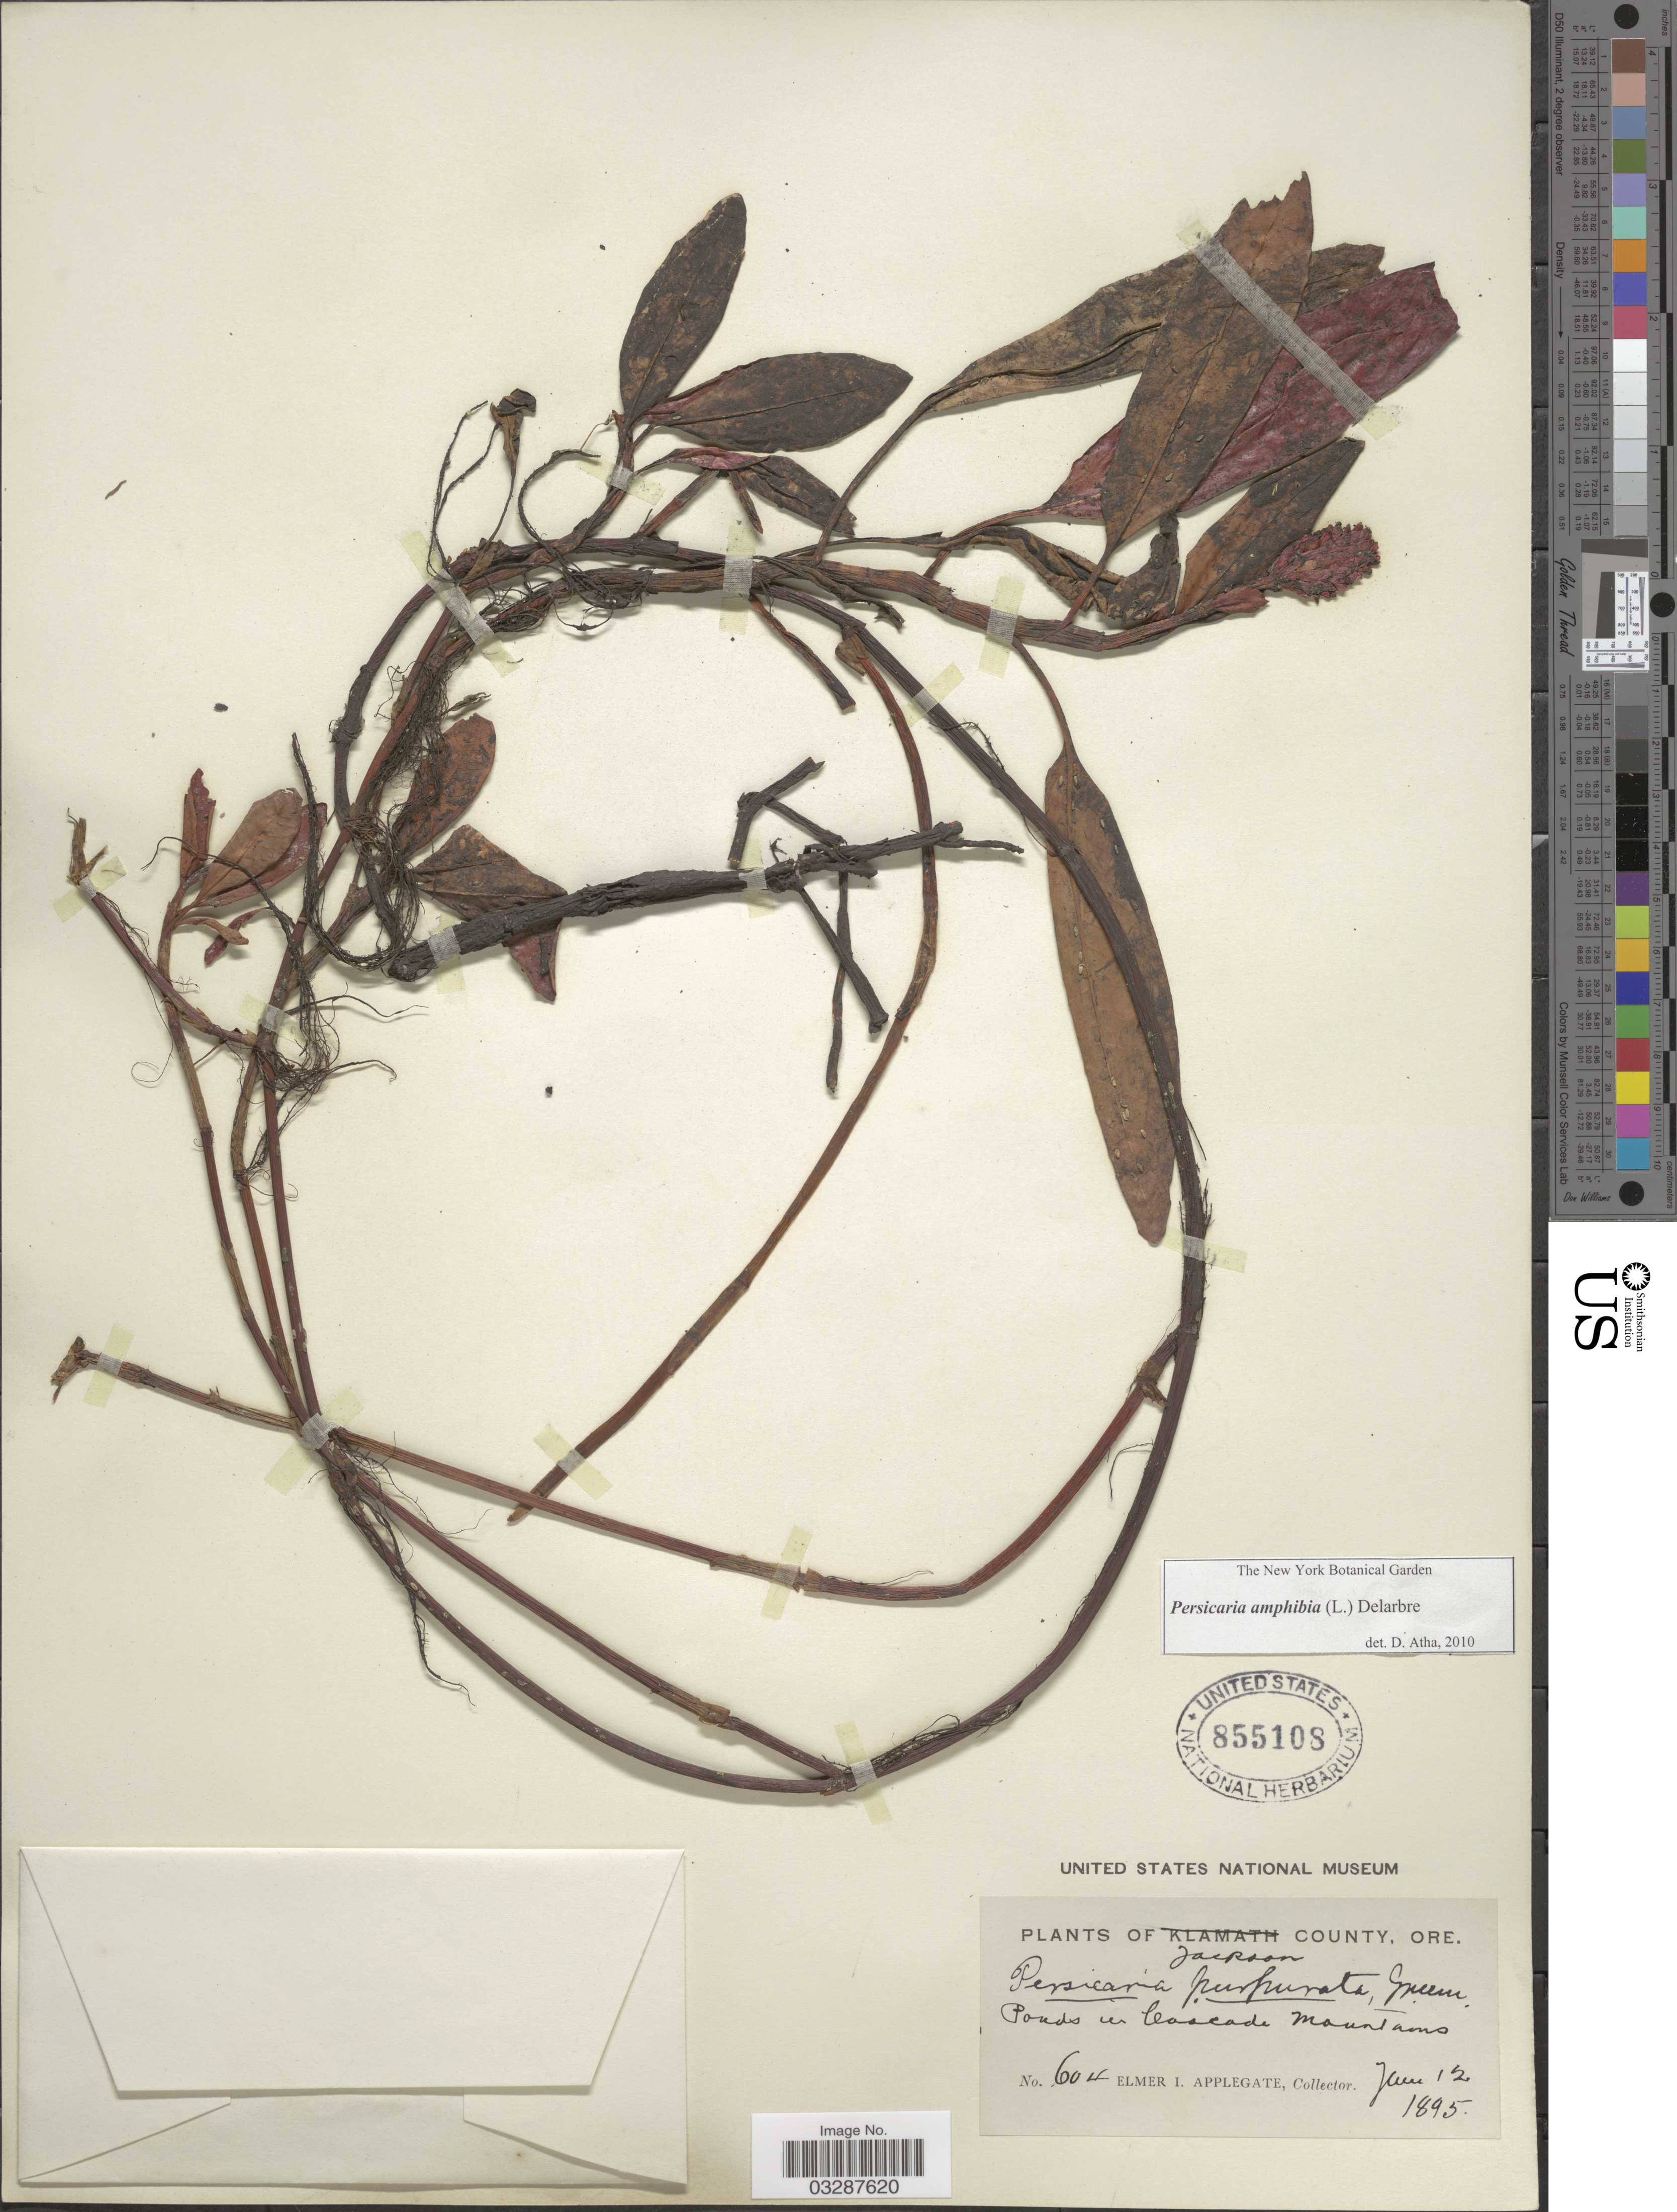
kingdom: Plantae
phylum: Tracheophyta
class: Magnoliopsida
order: Caryophyllales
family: Polygonaceae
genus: Persicaria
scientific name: Persicaria amphibia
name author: (L.) Delarbre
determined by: Atha, D. E.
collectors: E. I. Applegate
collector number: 604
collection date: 1895-06-12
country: United States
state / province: Oregon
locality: Jackson County. Ponds in Cascade Mountains.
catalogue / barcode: US 855108